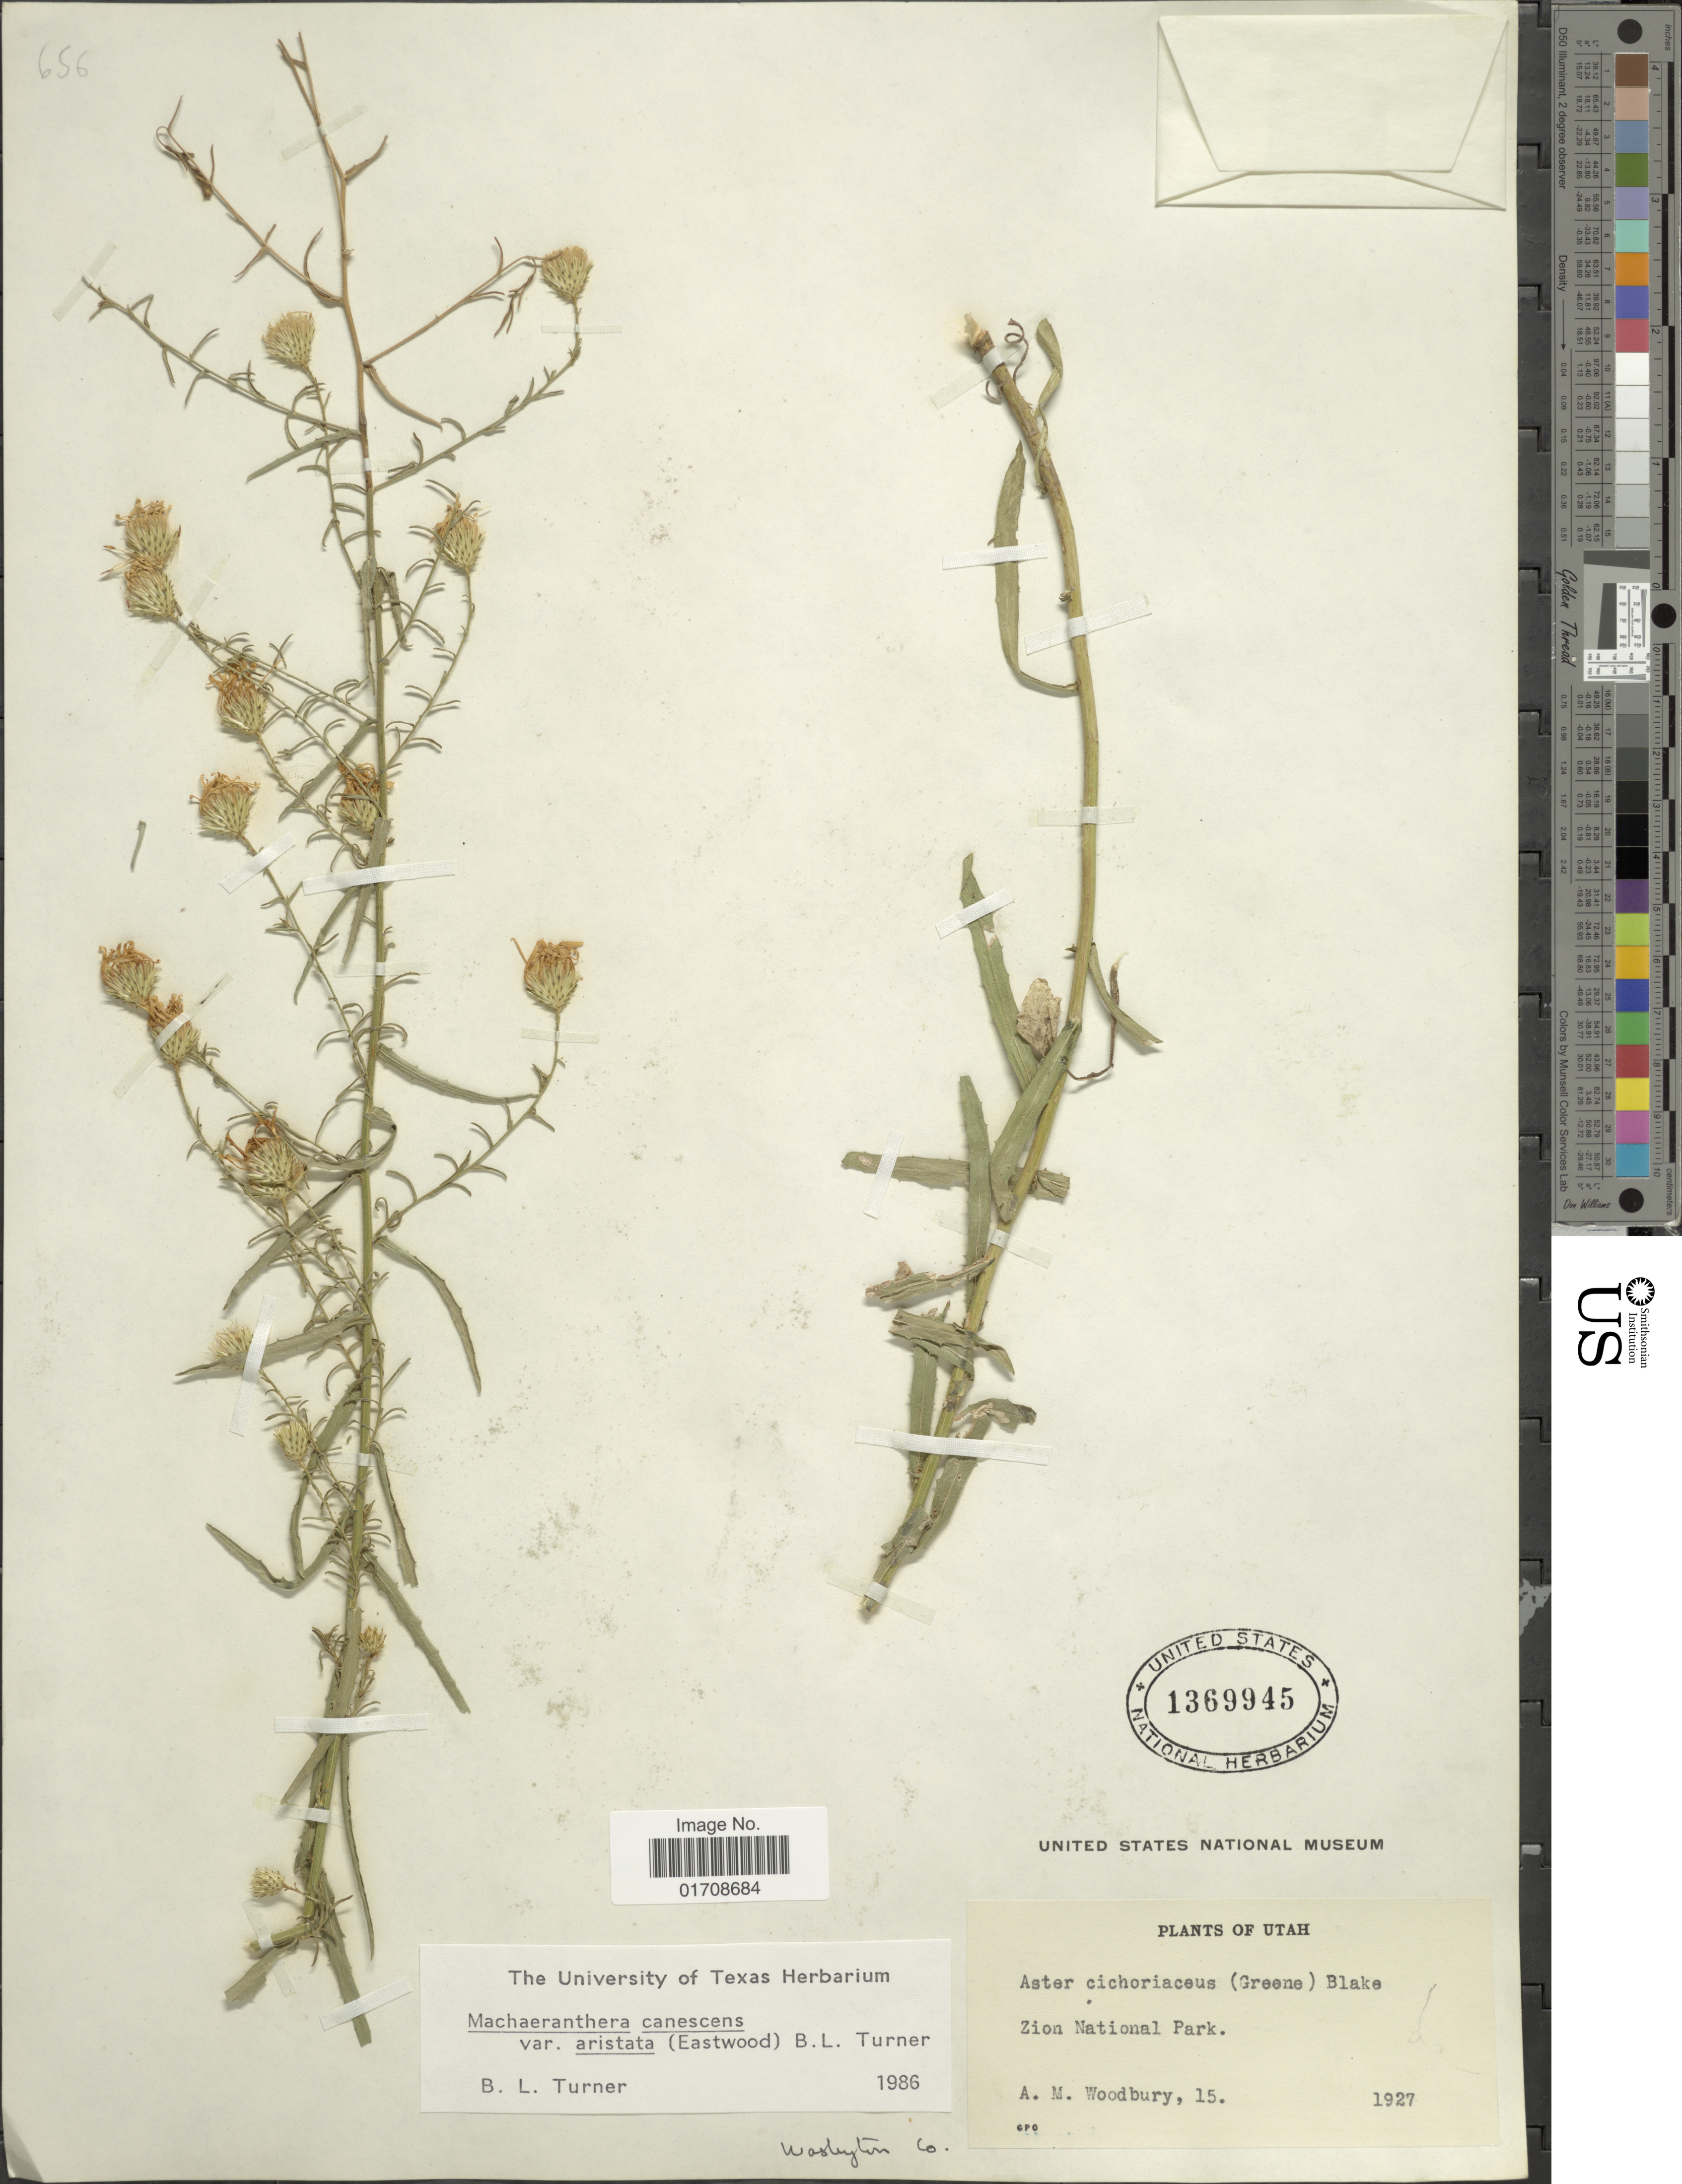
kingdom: Plantae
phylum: Tracheophyta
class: Magnoliopsida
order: Asterales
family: Asteraceae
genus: Machaeranthera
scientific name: Machaeranthera canescens var. aristata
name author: (Eastw.) B.L. Turner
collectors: A. M. Woodbury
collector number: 15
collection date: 1927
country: United States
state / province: Utah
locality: Zion National Park, Washington Co.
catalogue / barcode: US 1369945